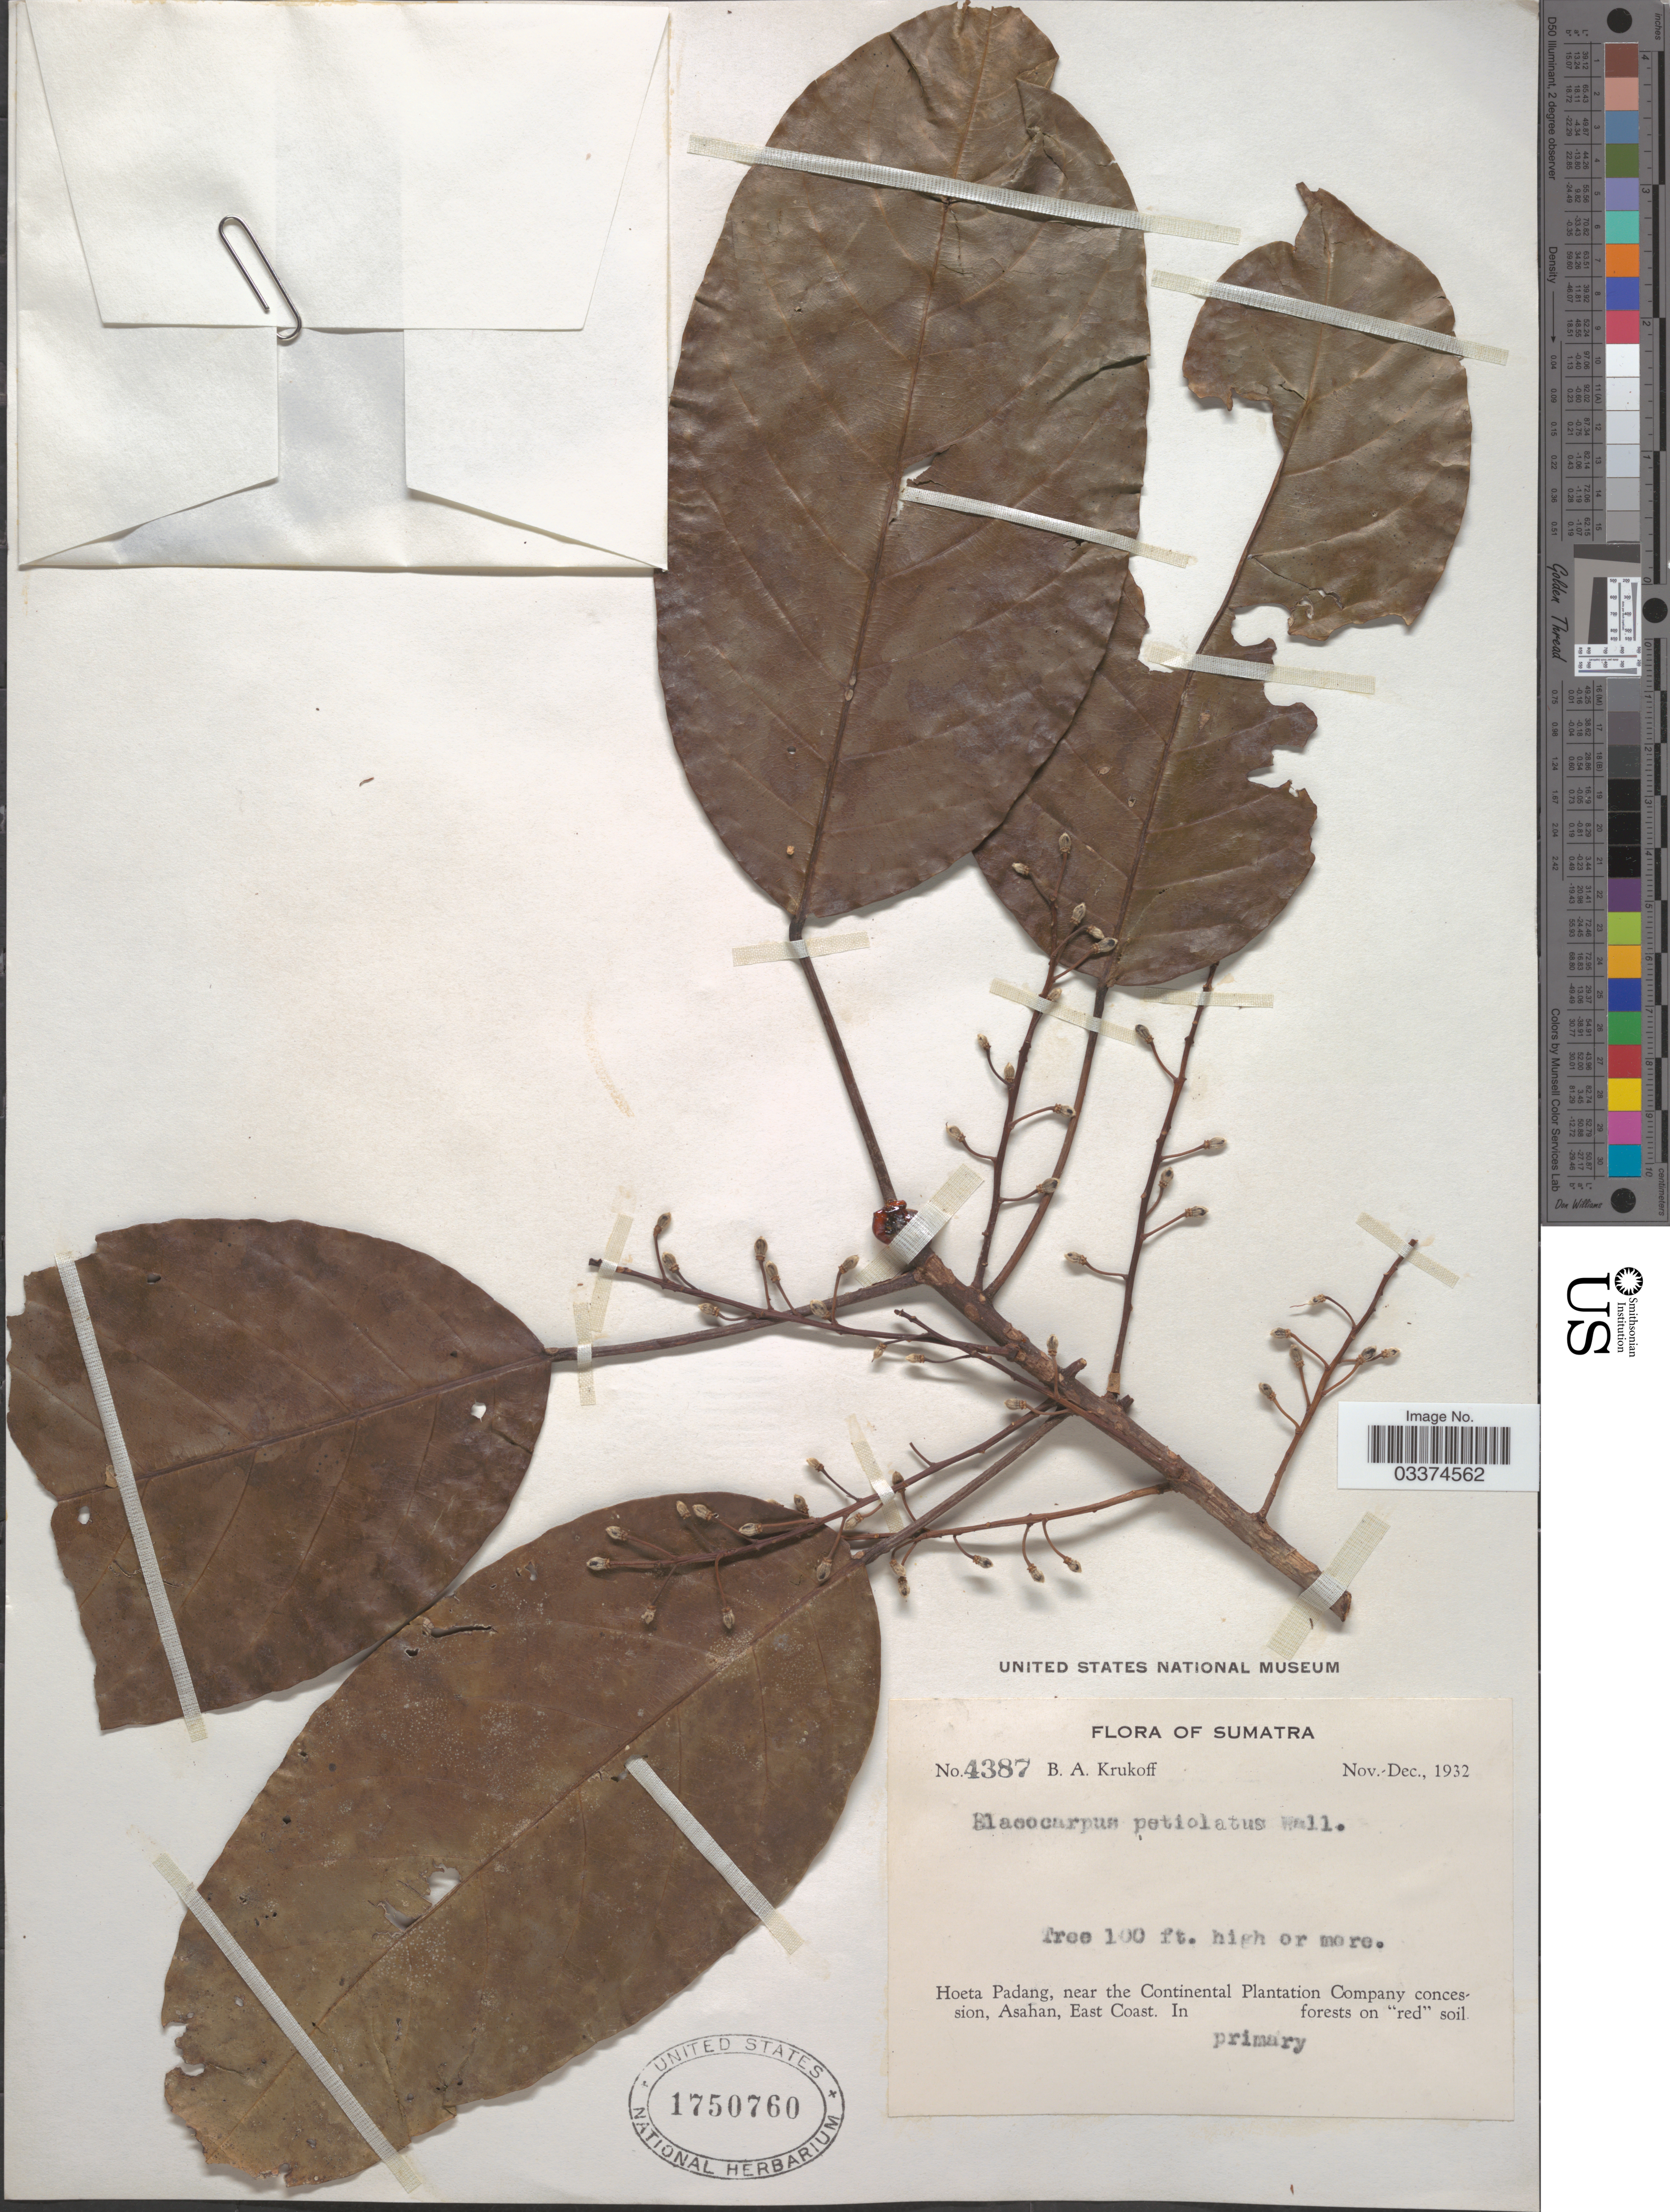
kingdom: Plantae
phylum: Tracheophyta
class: Magnoliopsida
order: Oxalidales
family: Elaeocarpaceae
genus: Elaeocarpus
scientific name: Elaeocarpus petiolatus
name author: (Jack) Wall.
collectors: B. A. Krukoff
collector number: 4387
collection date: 1932-11/1932-12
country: Indonesia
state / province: Sumatra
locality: Hoeta Padang, near the Continental Plantation Company concession, Asahan, East Coast.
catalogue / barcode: US 1750760